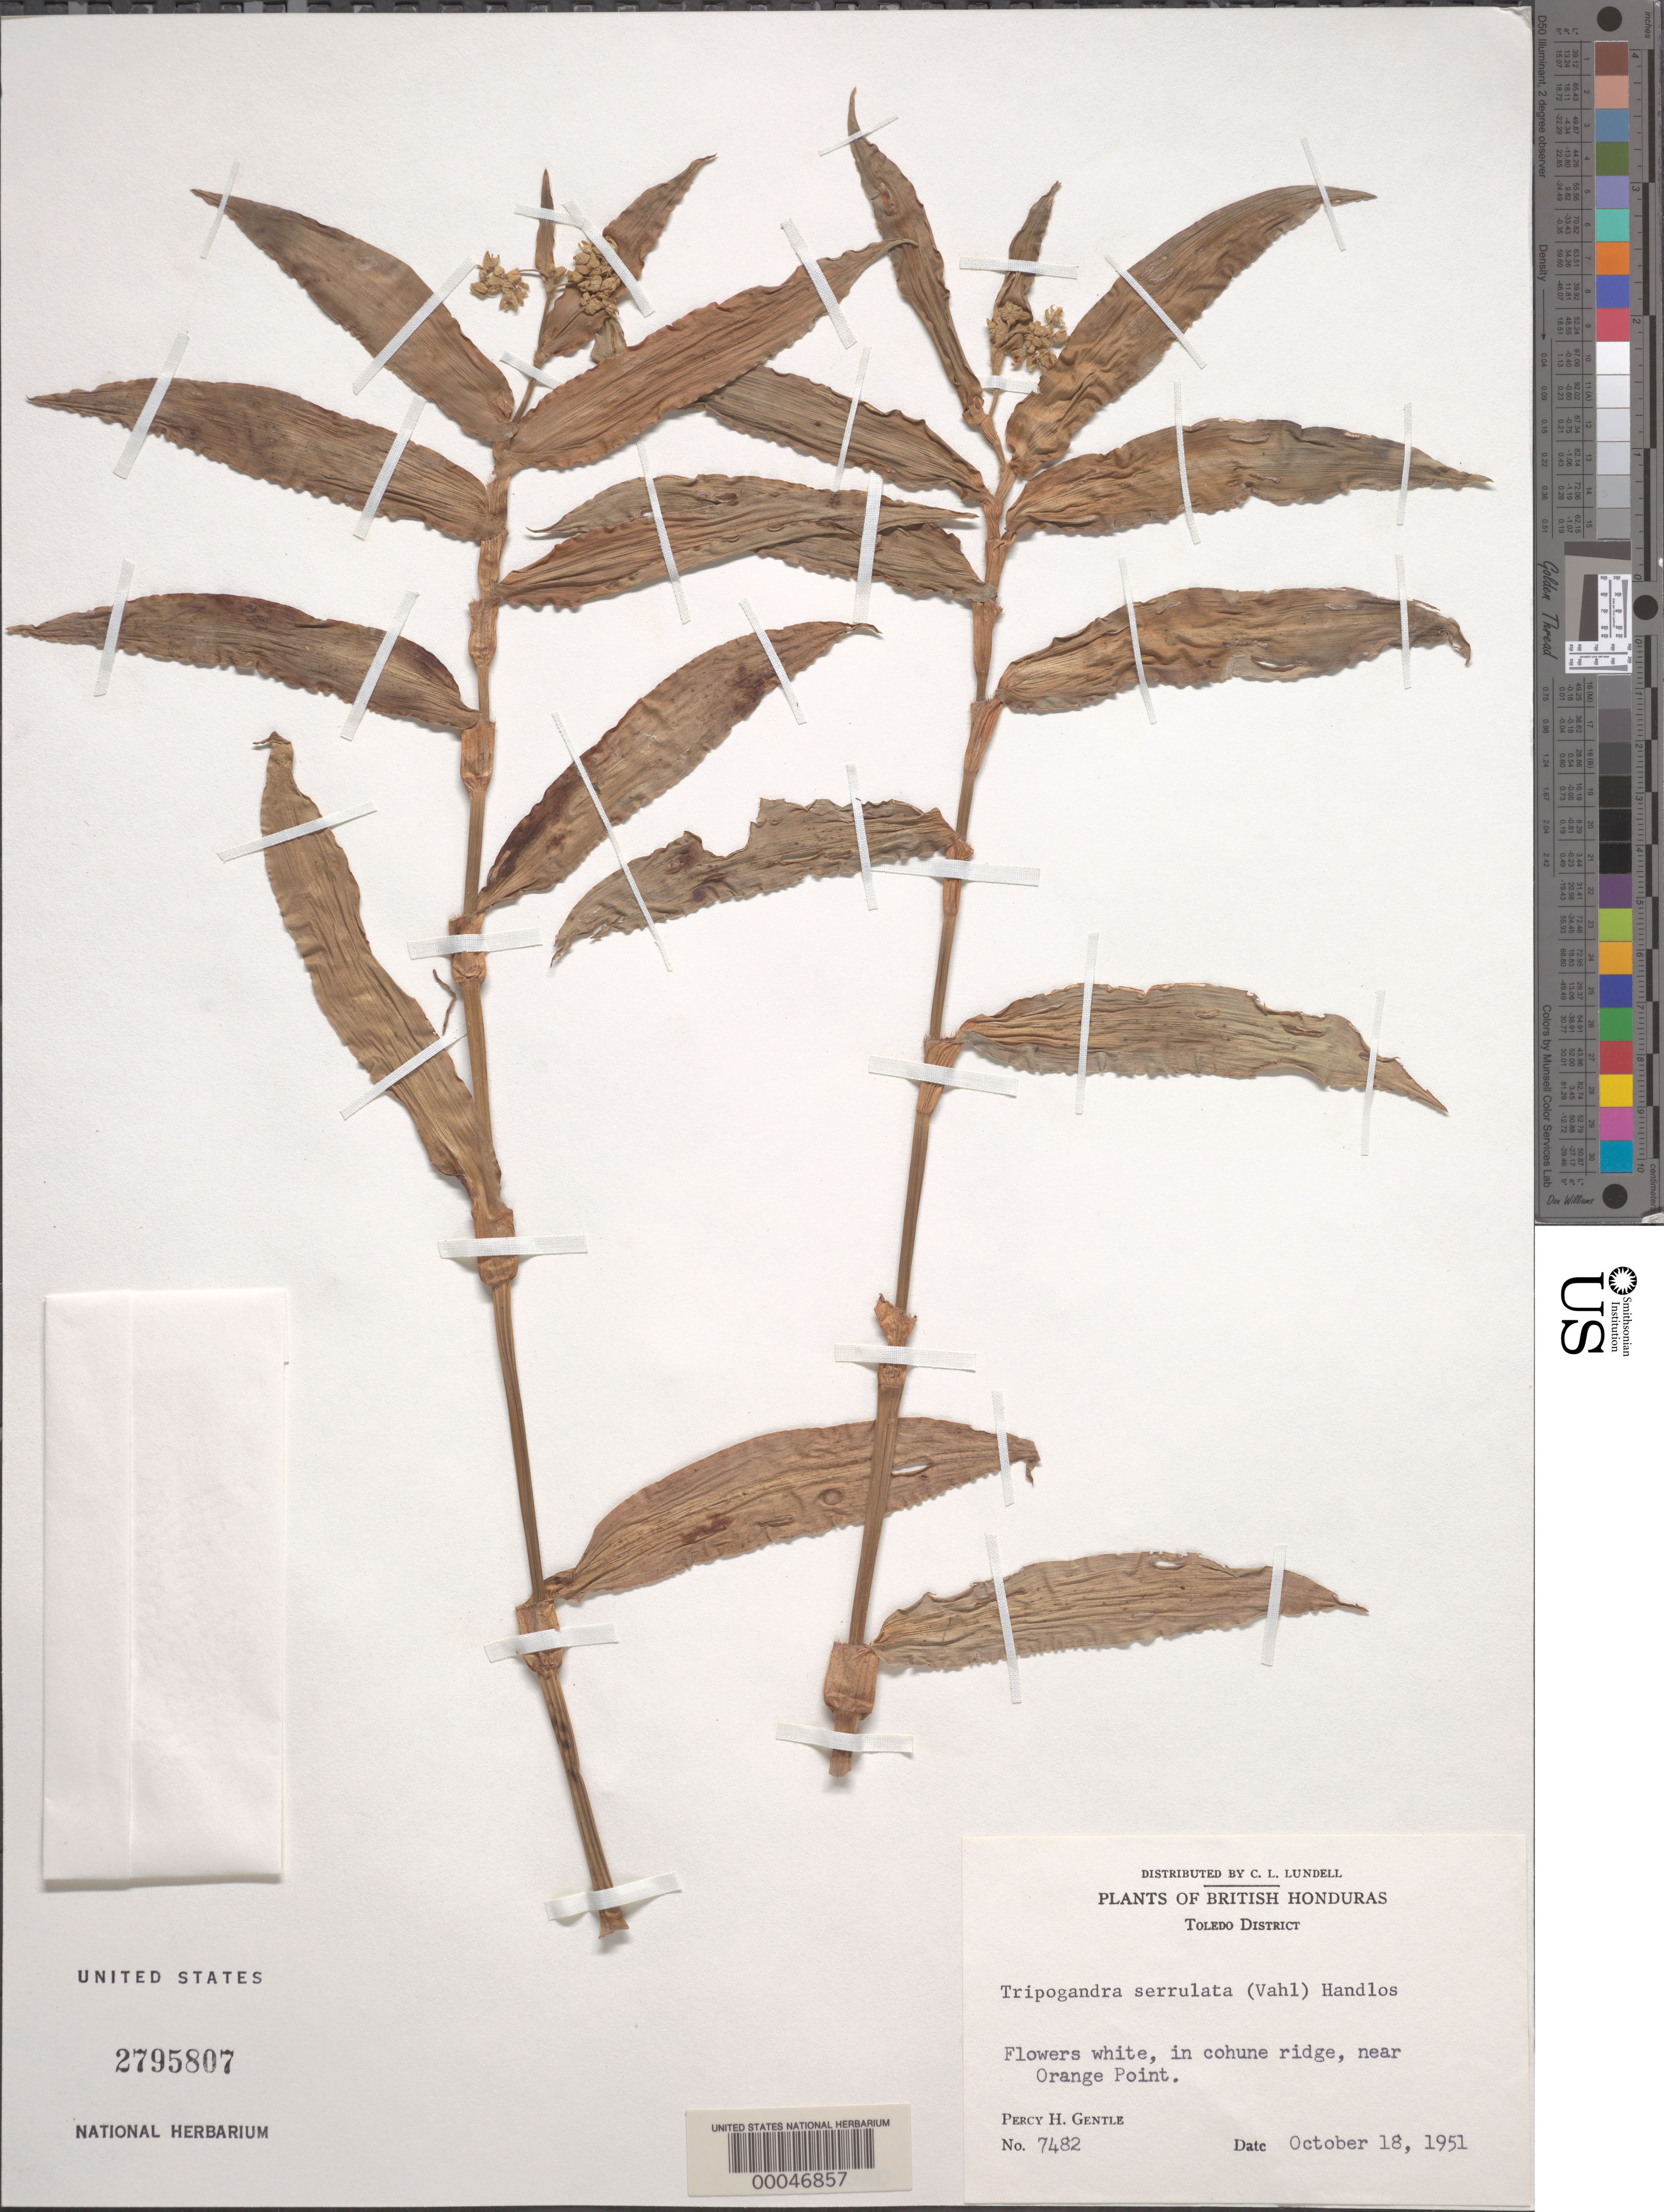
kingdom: Plantae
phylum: Tracheophyta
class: Liliopsida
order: Commelinales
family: Commelinaceae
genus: Tripogandra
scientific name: Tripogandra serrulata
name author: (Vahl) Handlos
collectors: P. H. Gentle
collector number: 7482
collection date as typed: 18 Oct 1951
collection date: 1951-10-18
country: Belize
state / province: Toledo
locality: Near Orange Point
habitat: Ridge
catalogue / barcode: US 2795807